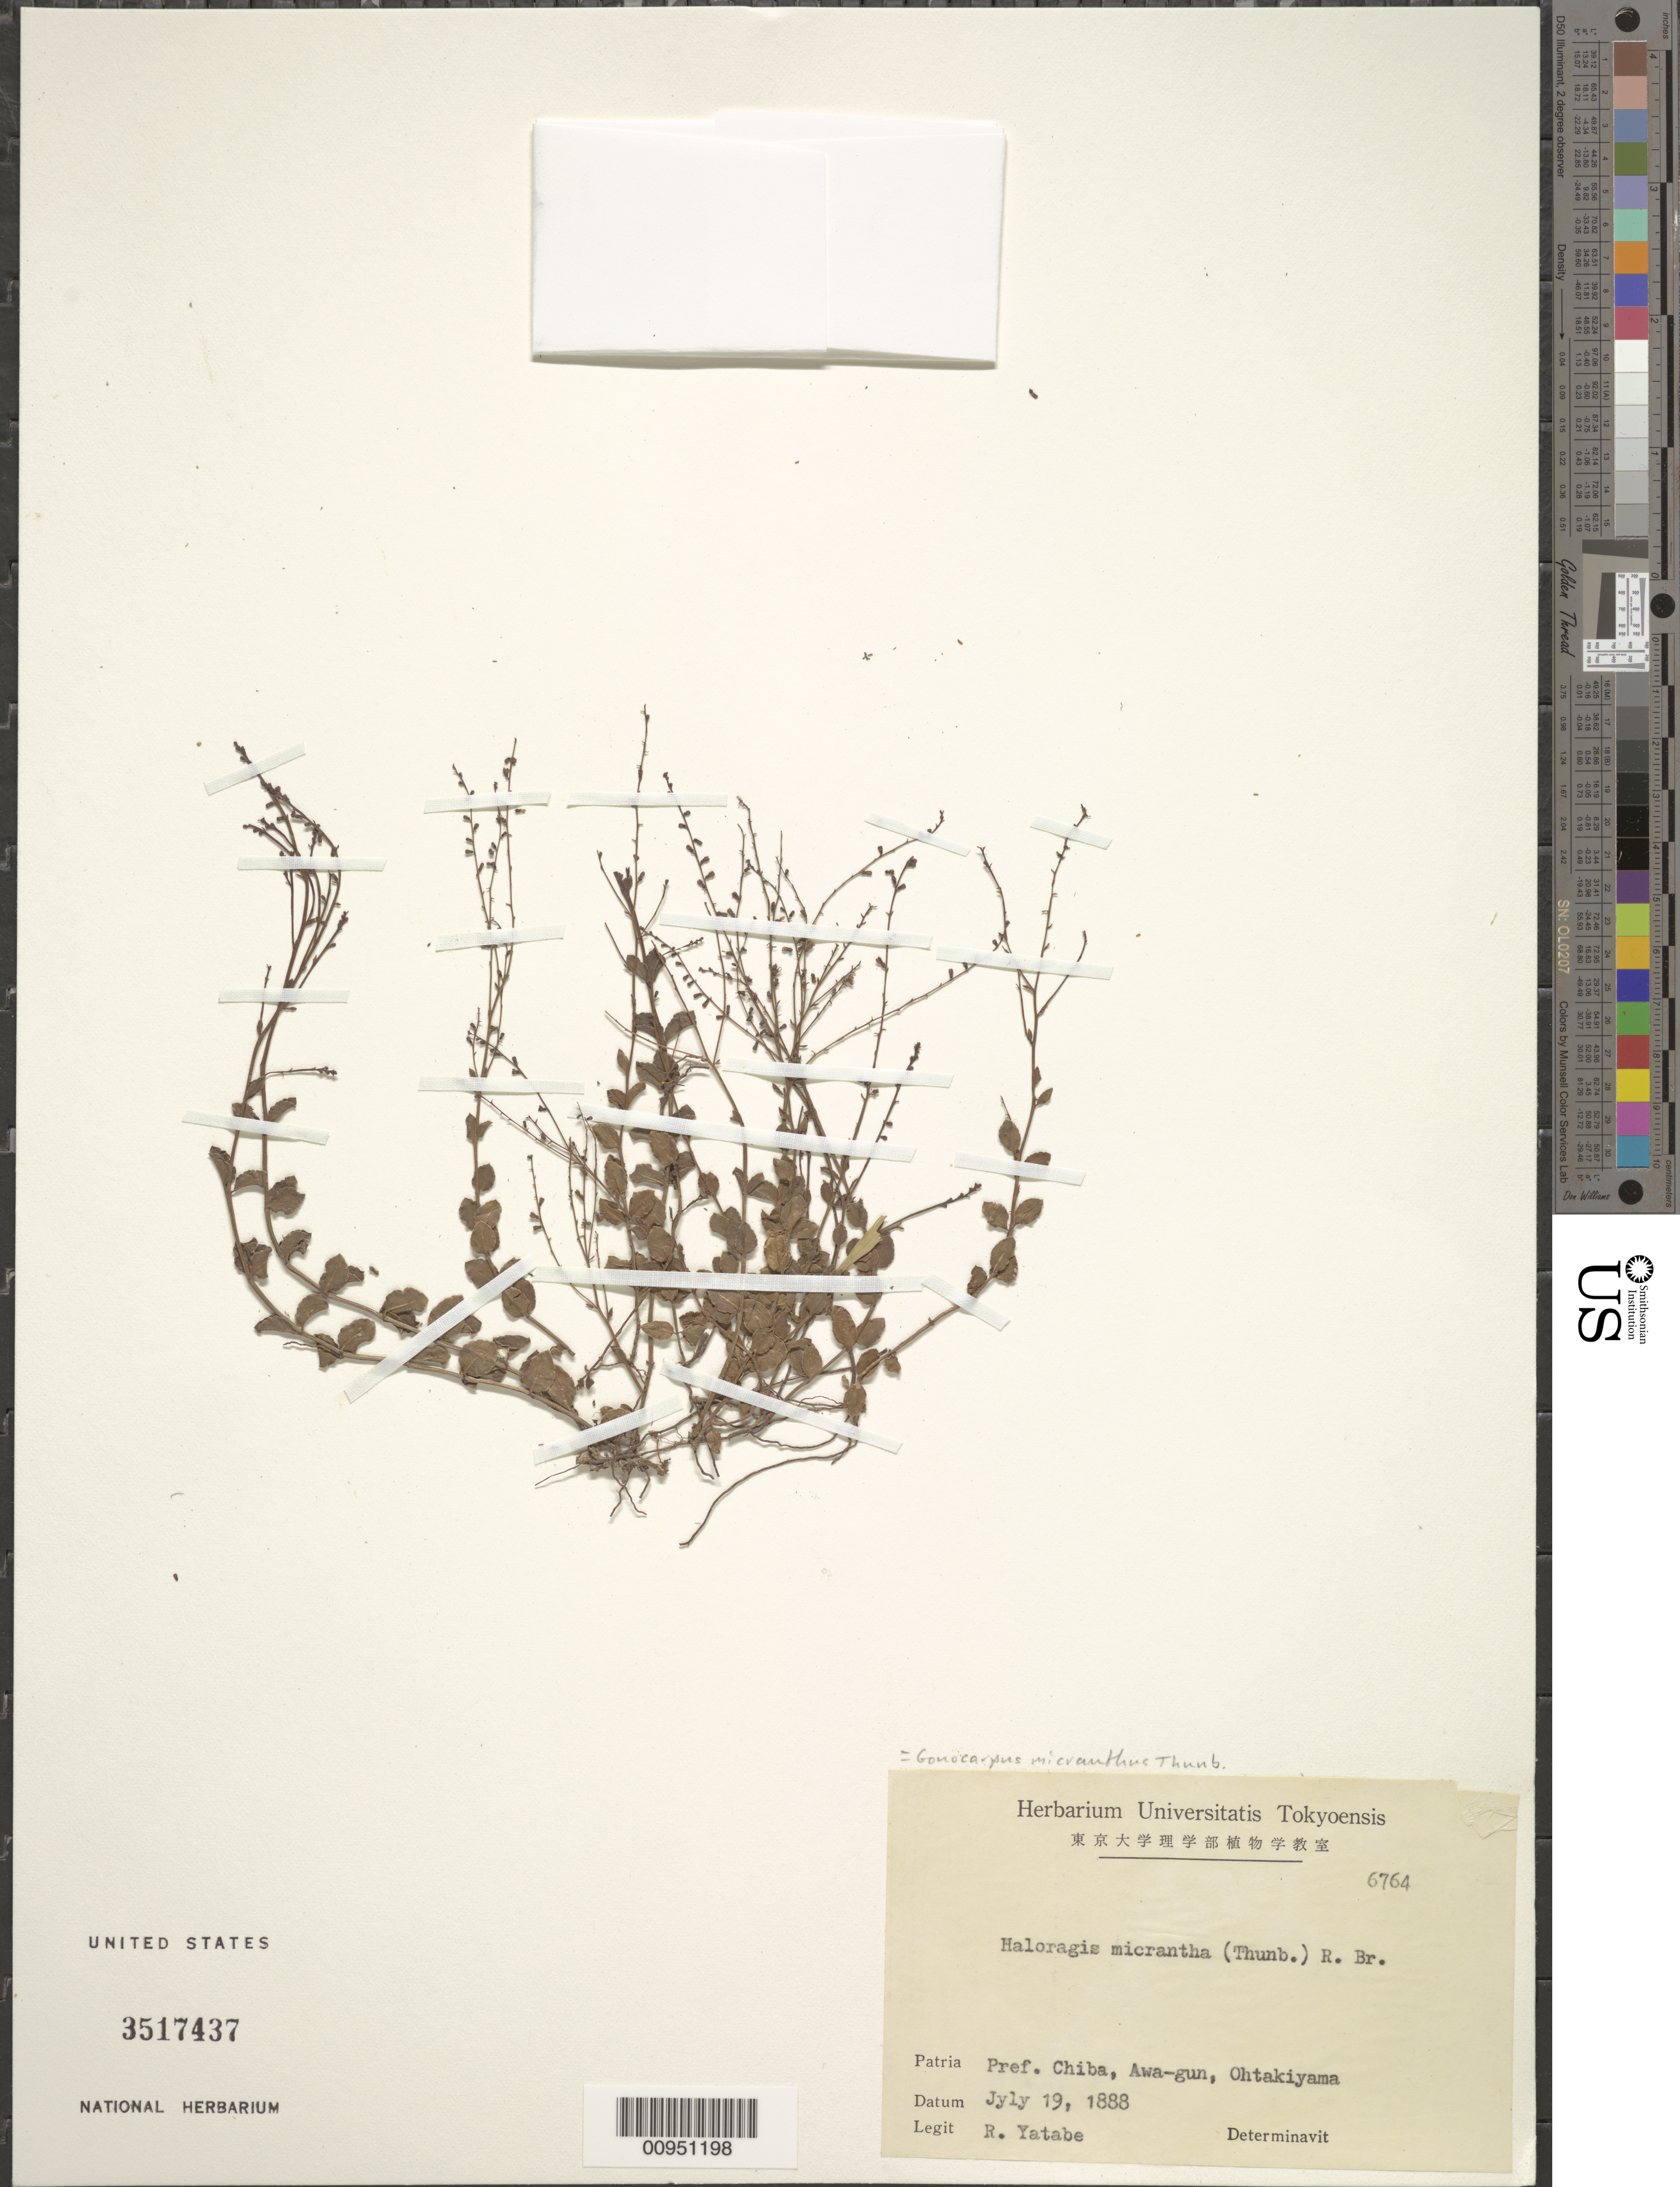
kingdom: Plantae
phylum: Tracheophyta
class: Magnoliopsida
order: Saxifragales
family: Haloragaceae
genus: Haloragis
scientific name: Haloragis micrantha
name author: (Thunb.) R. Br. ex Siebold & Zucc.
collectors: R. Yatabe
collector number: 6764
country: Japan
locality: Chiba, Pref., Awa-gun, Ohtakiyama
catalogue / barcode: US 3517437